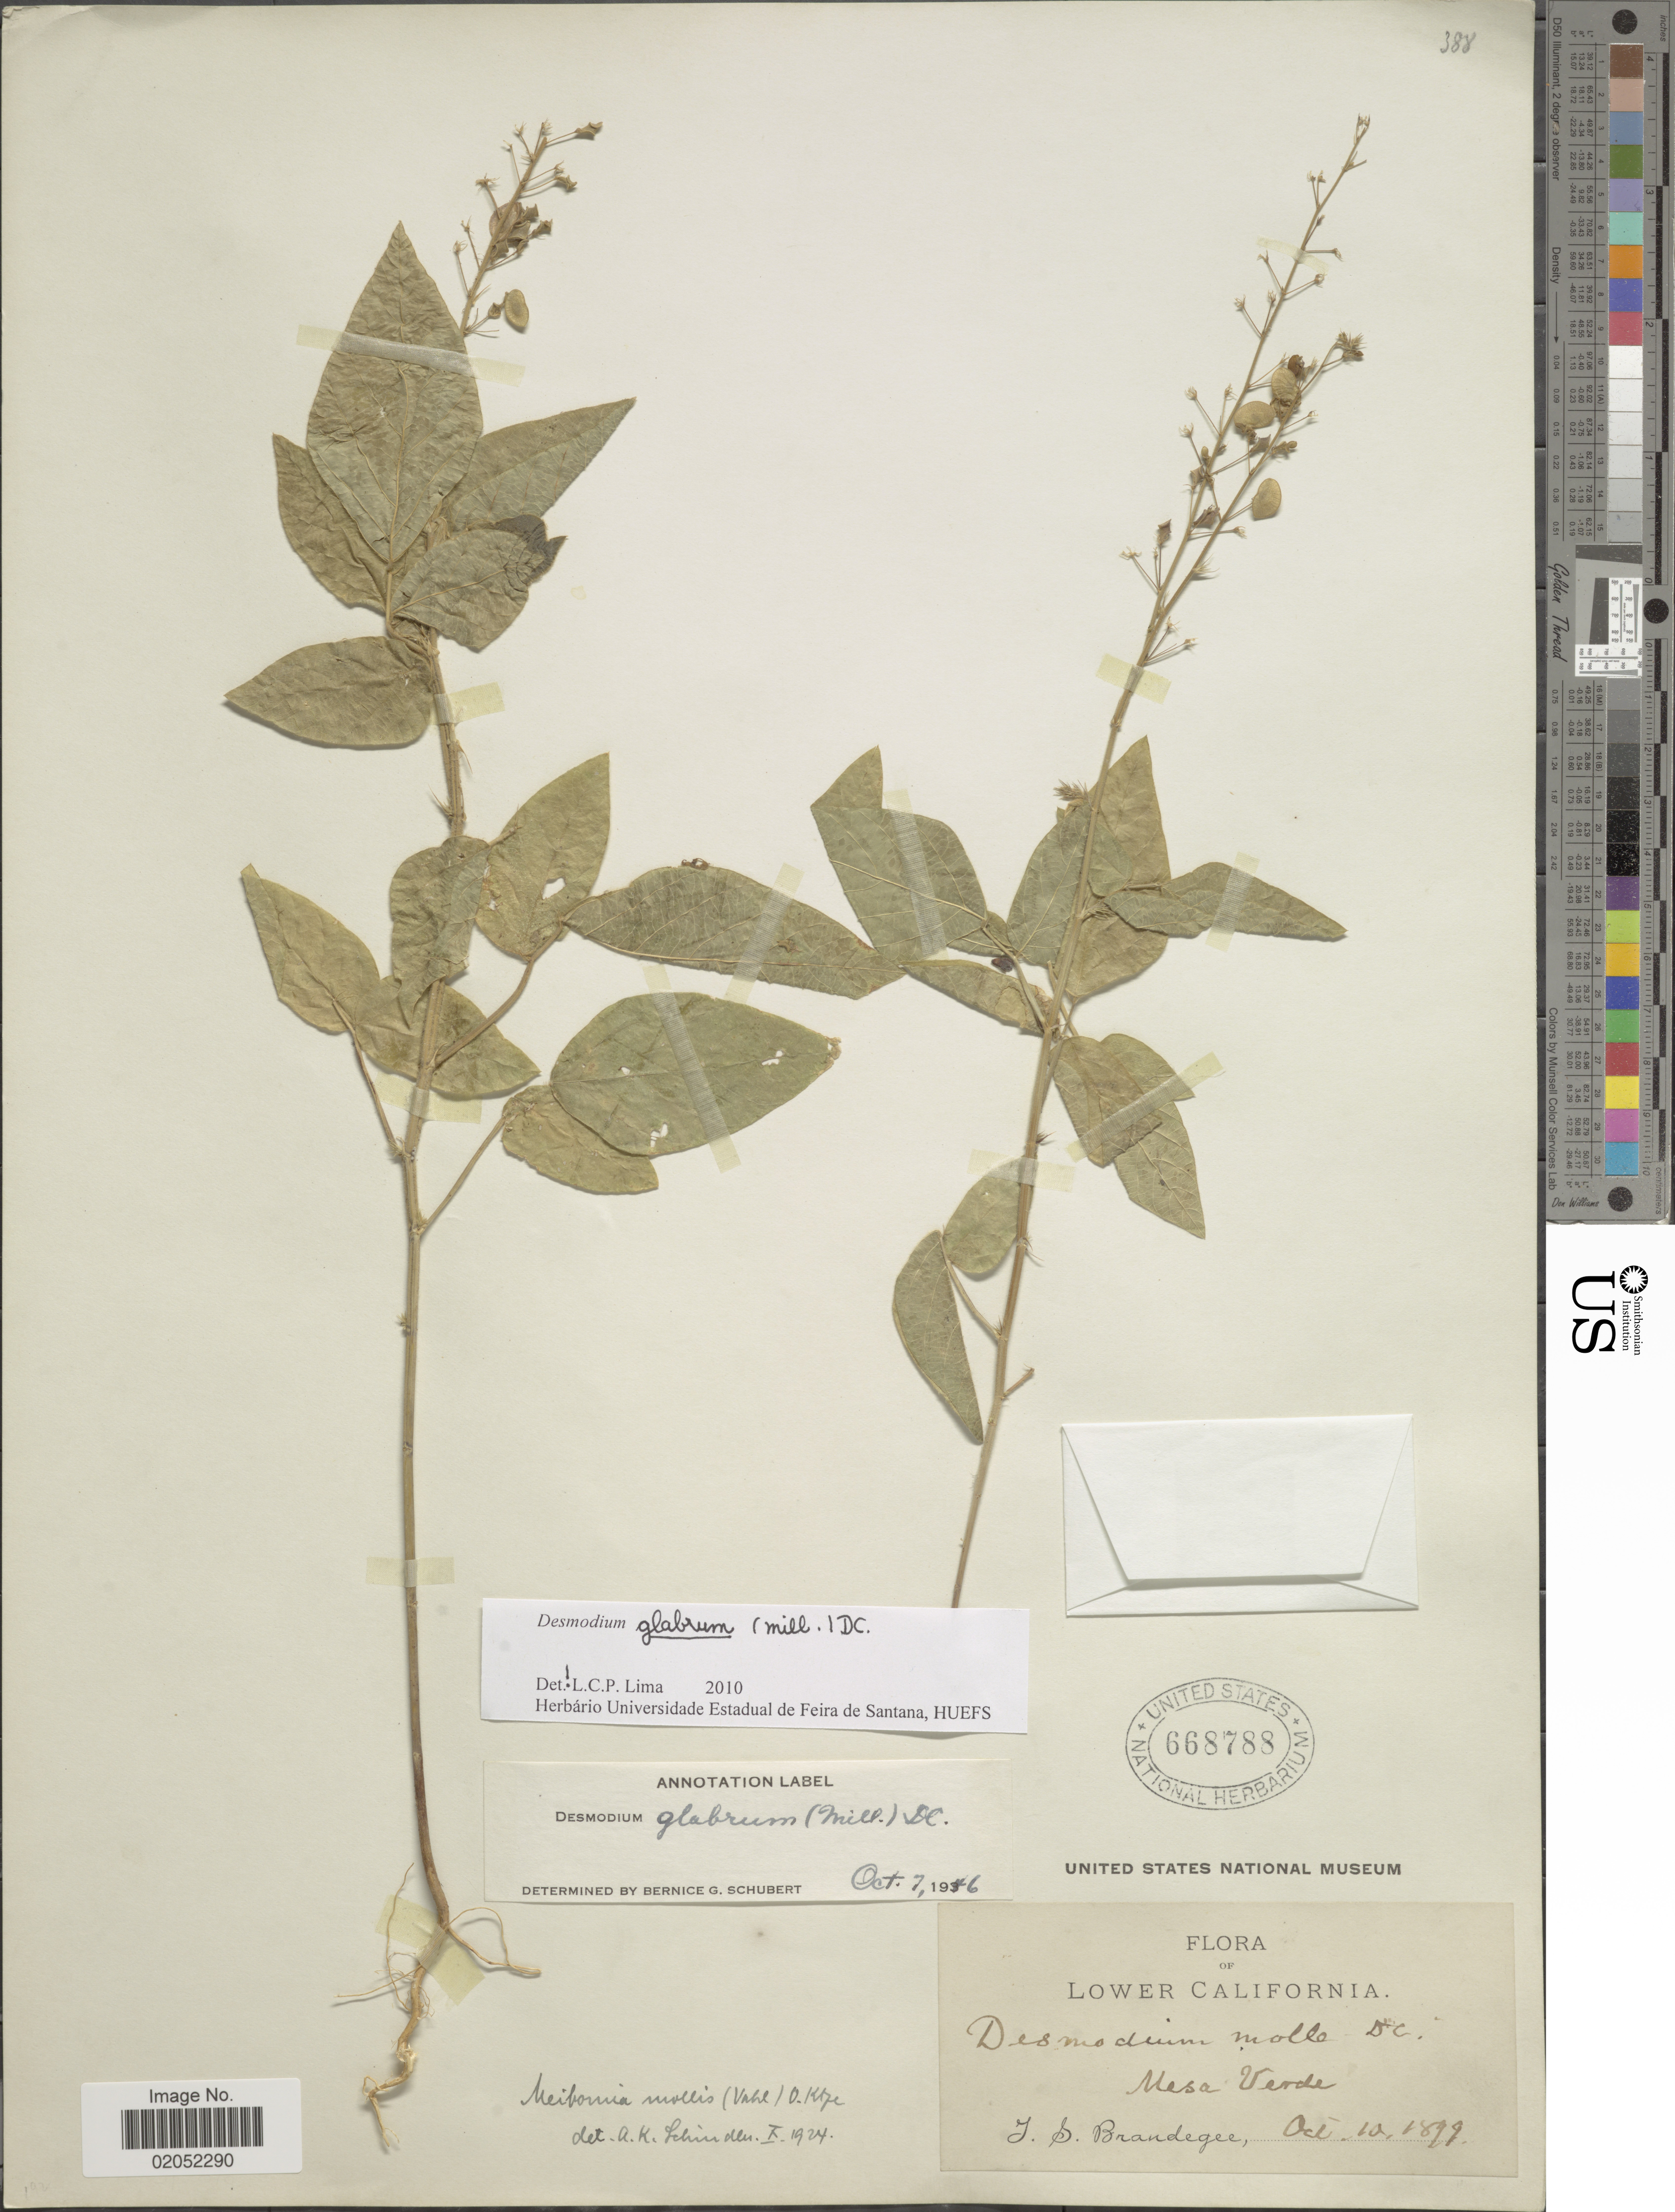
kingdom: Plantae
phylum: Tracheophyta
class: Magnoliopsida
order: Fabales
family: Fabaceae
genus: Desmodium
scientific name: Desmodium glabrum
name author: (Mill.) DC.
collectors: T. S. Brandegee (herbarium)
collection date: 1899-10-10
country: Mexico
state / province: Baja California Sur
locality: Lower California, Mesa Verde.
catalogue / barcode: US 668788